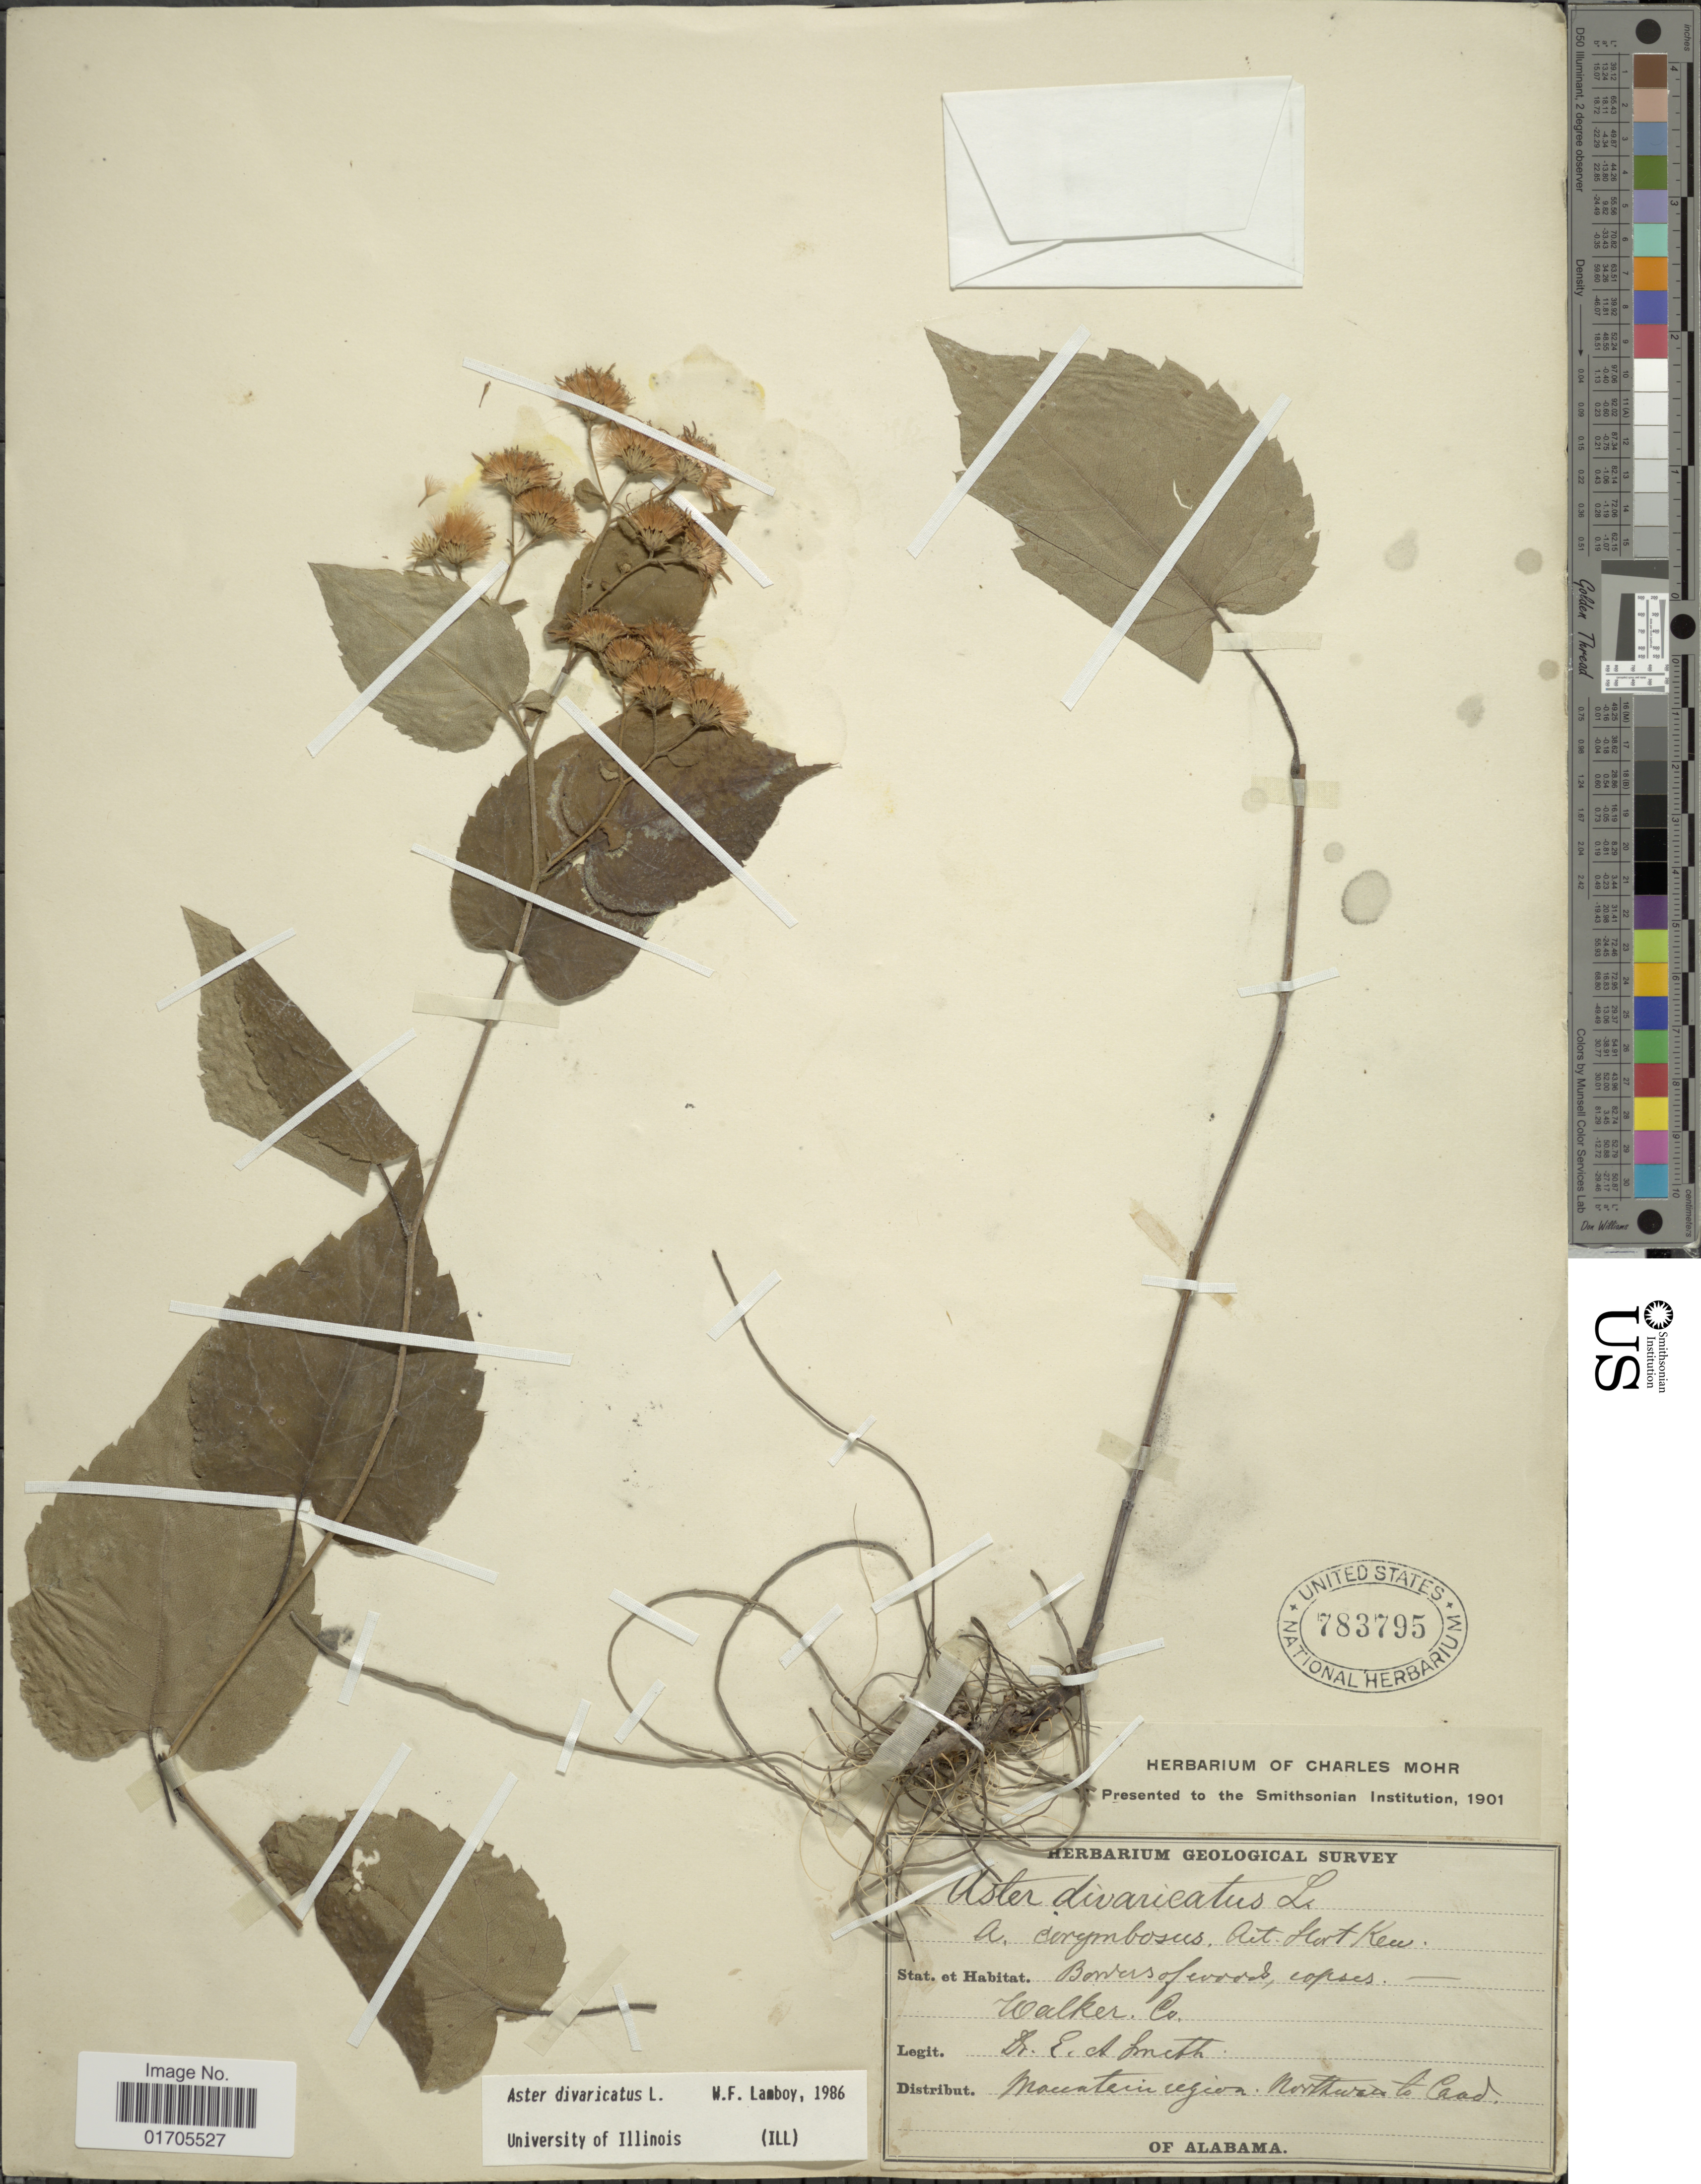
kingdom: Plantae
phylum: Tracheophyta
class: Magnoliopsida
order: Asterales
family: Asteraceae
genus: Eurybia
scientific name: Eurybia divaricata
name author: (L.) G.L. Nesom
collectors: E. A. Smith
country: United States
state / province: Alabama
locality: Walker Co. Mountain region.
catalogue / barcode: US 783795